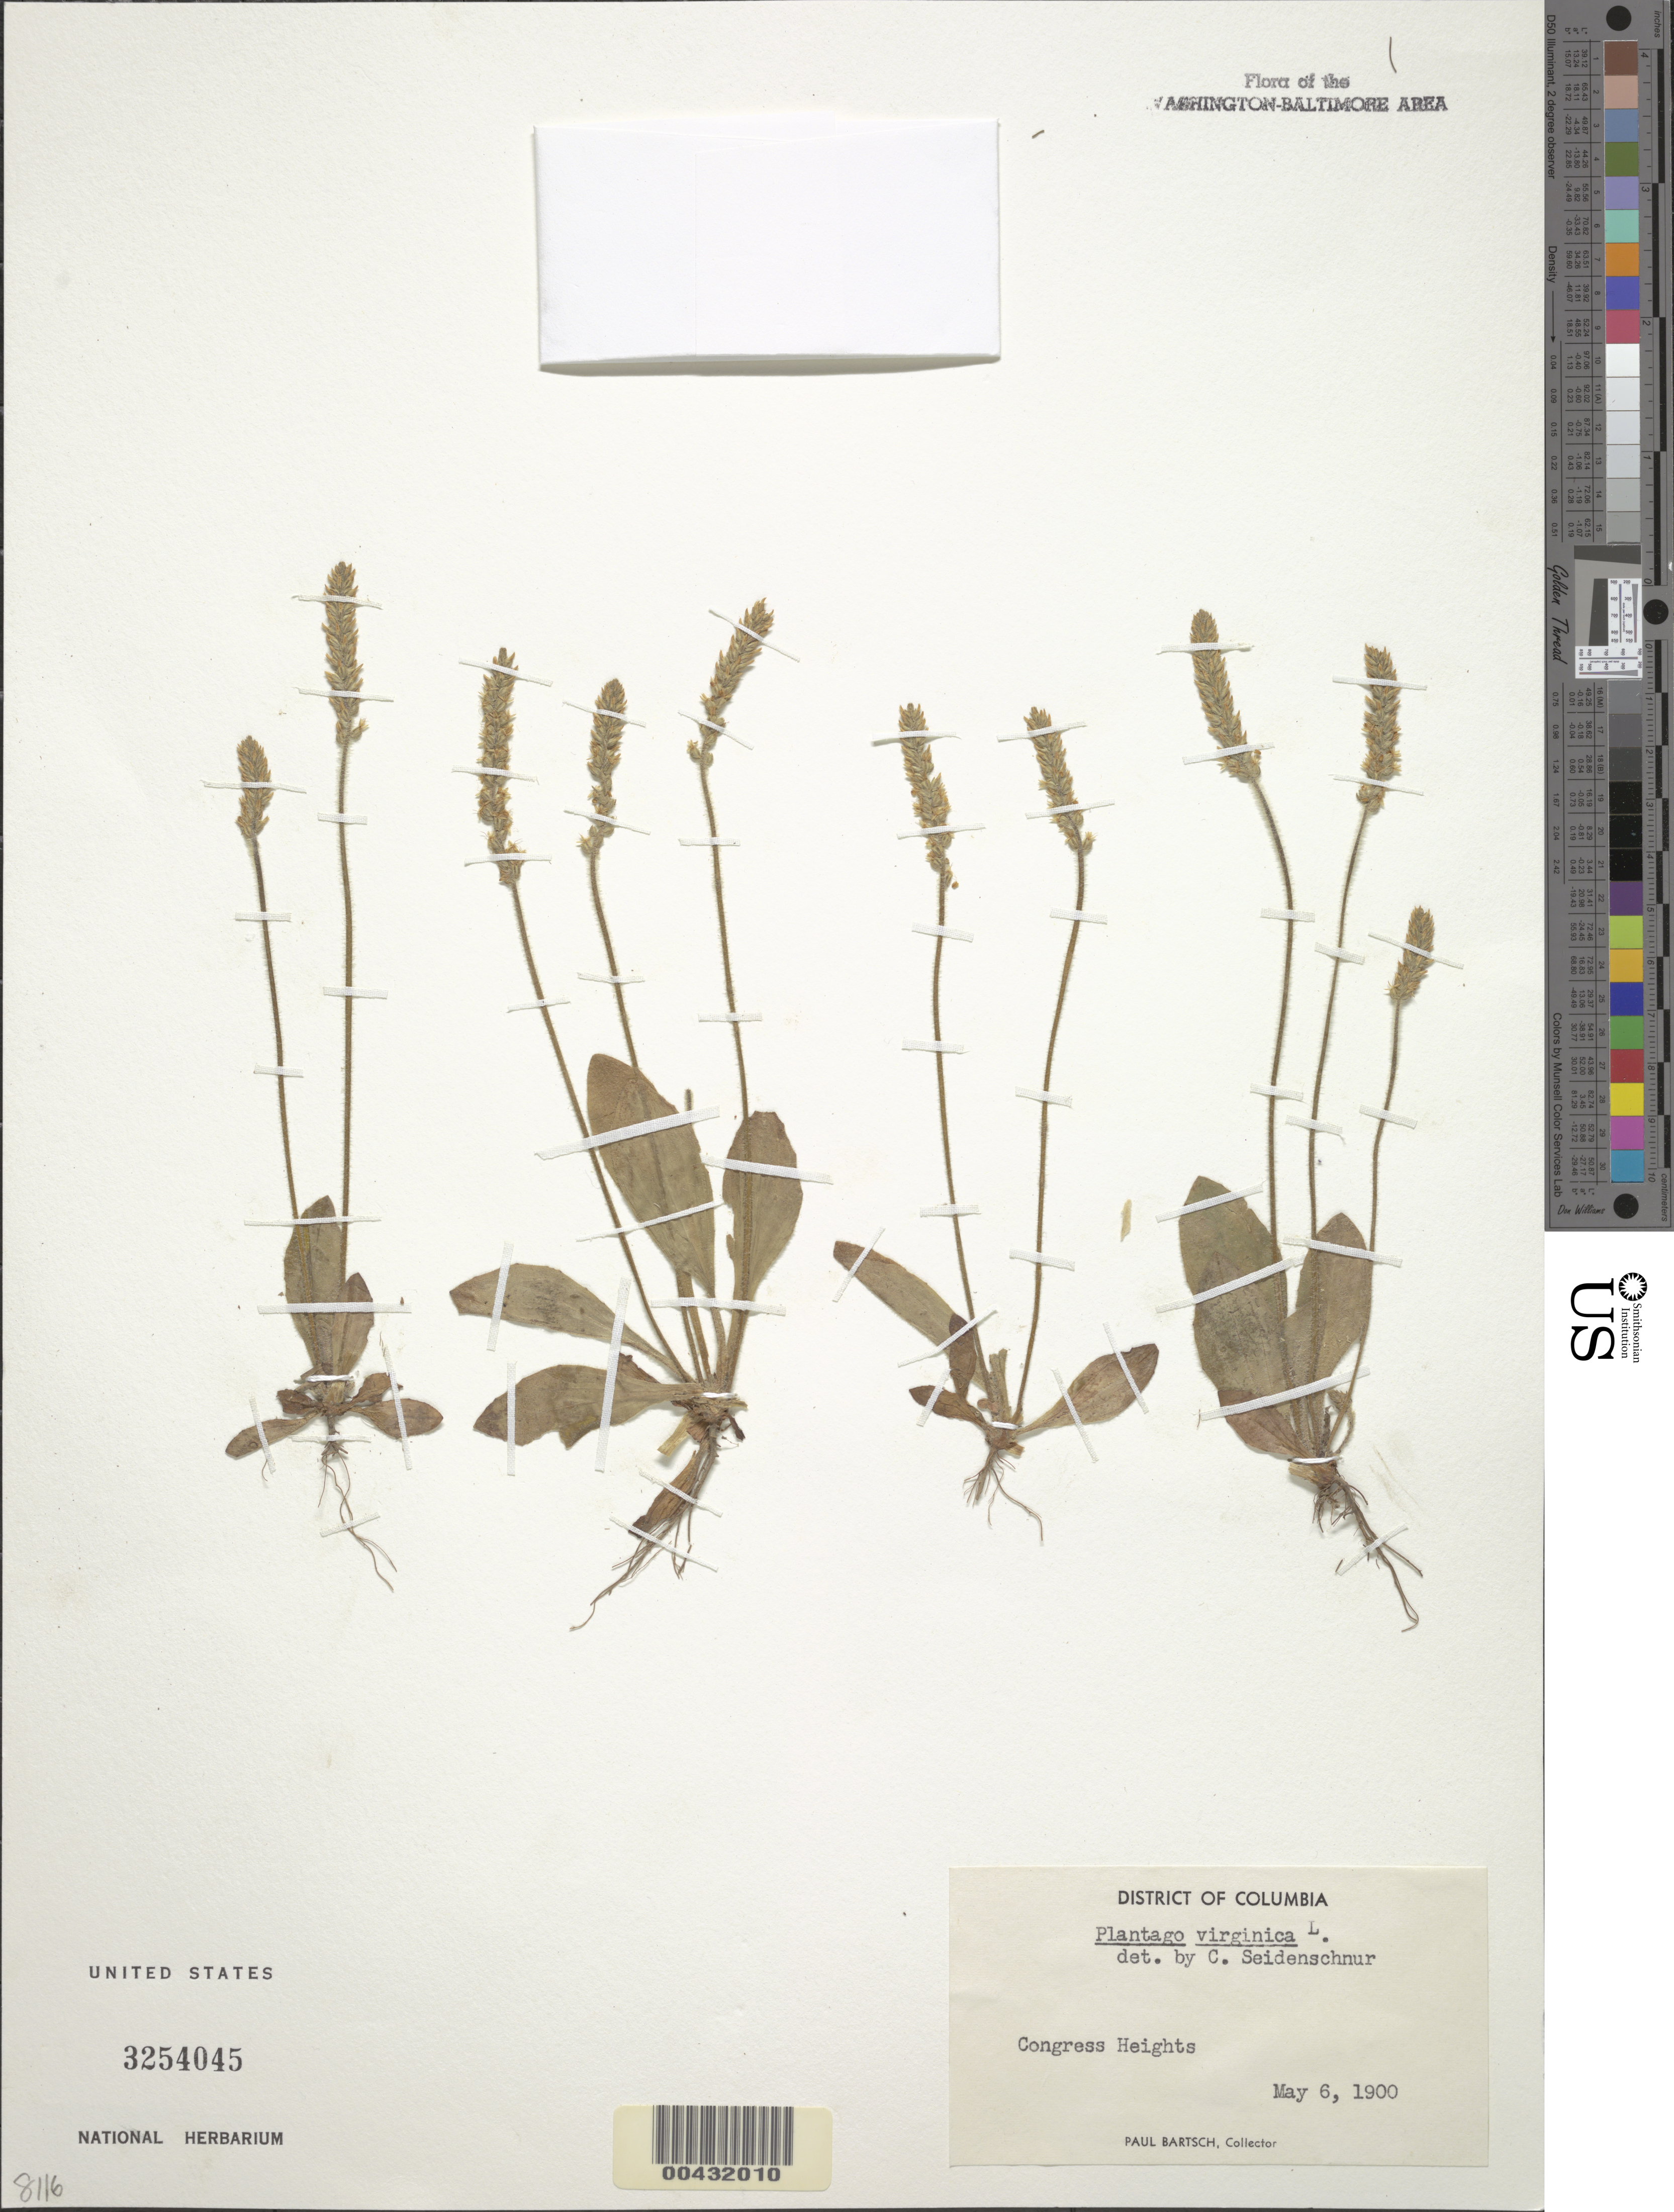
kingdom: Plantae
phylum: Tracheophyta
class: Magnoliopsida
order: Lamiales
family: Plantaginaceae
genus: Plantago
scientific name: Plantago virginica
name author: L.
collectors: P. Bartsch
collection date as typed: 06 May 1900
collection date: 1900-05-06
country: United States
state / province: District of Columbia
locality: Congress Heights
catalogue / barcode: US 3254045